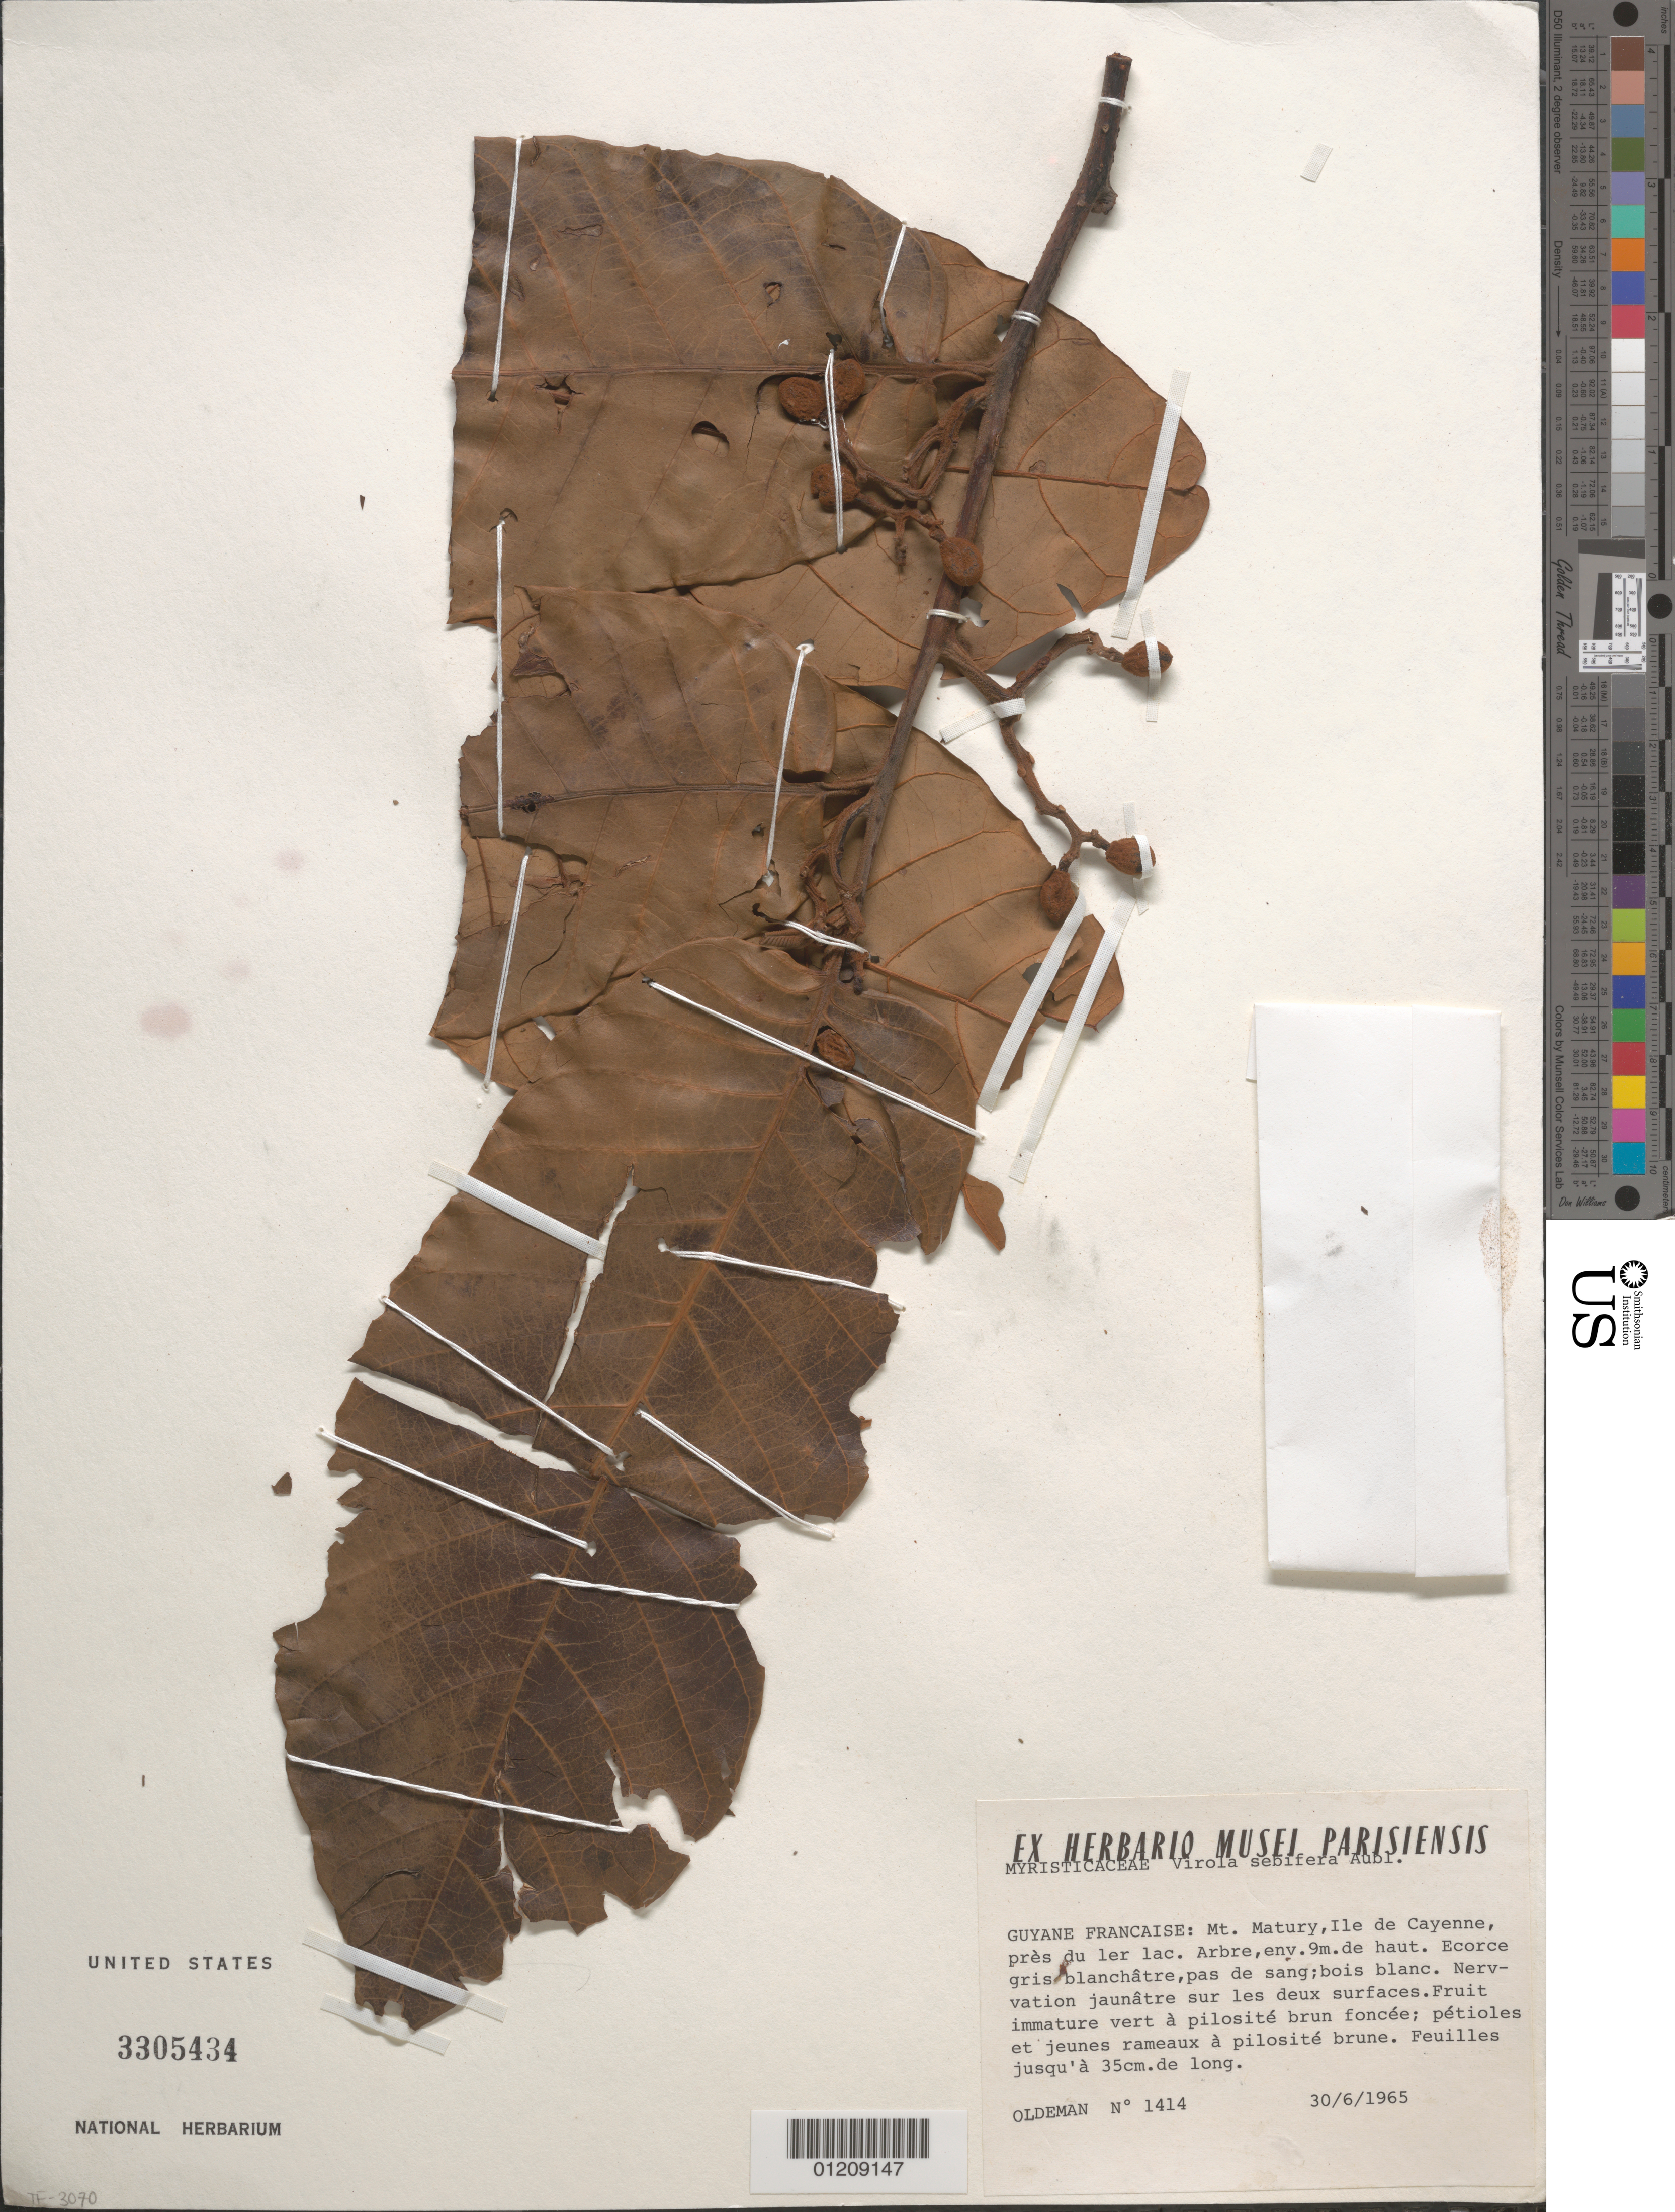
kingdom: Plantae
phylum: Tracheophyta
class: Magnoliopsida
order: Magnoliales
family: Myristicaceae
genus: Virola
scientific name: Virola sebifera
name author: Aubl.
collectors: -- Oldeman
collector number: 1414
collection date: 1965-06-30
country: French Guiana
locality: Mt. Matury, Ile de Cayenne, pres du ler lac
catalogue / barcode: US 3305434